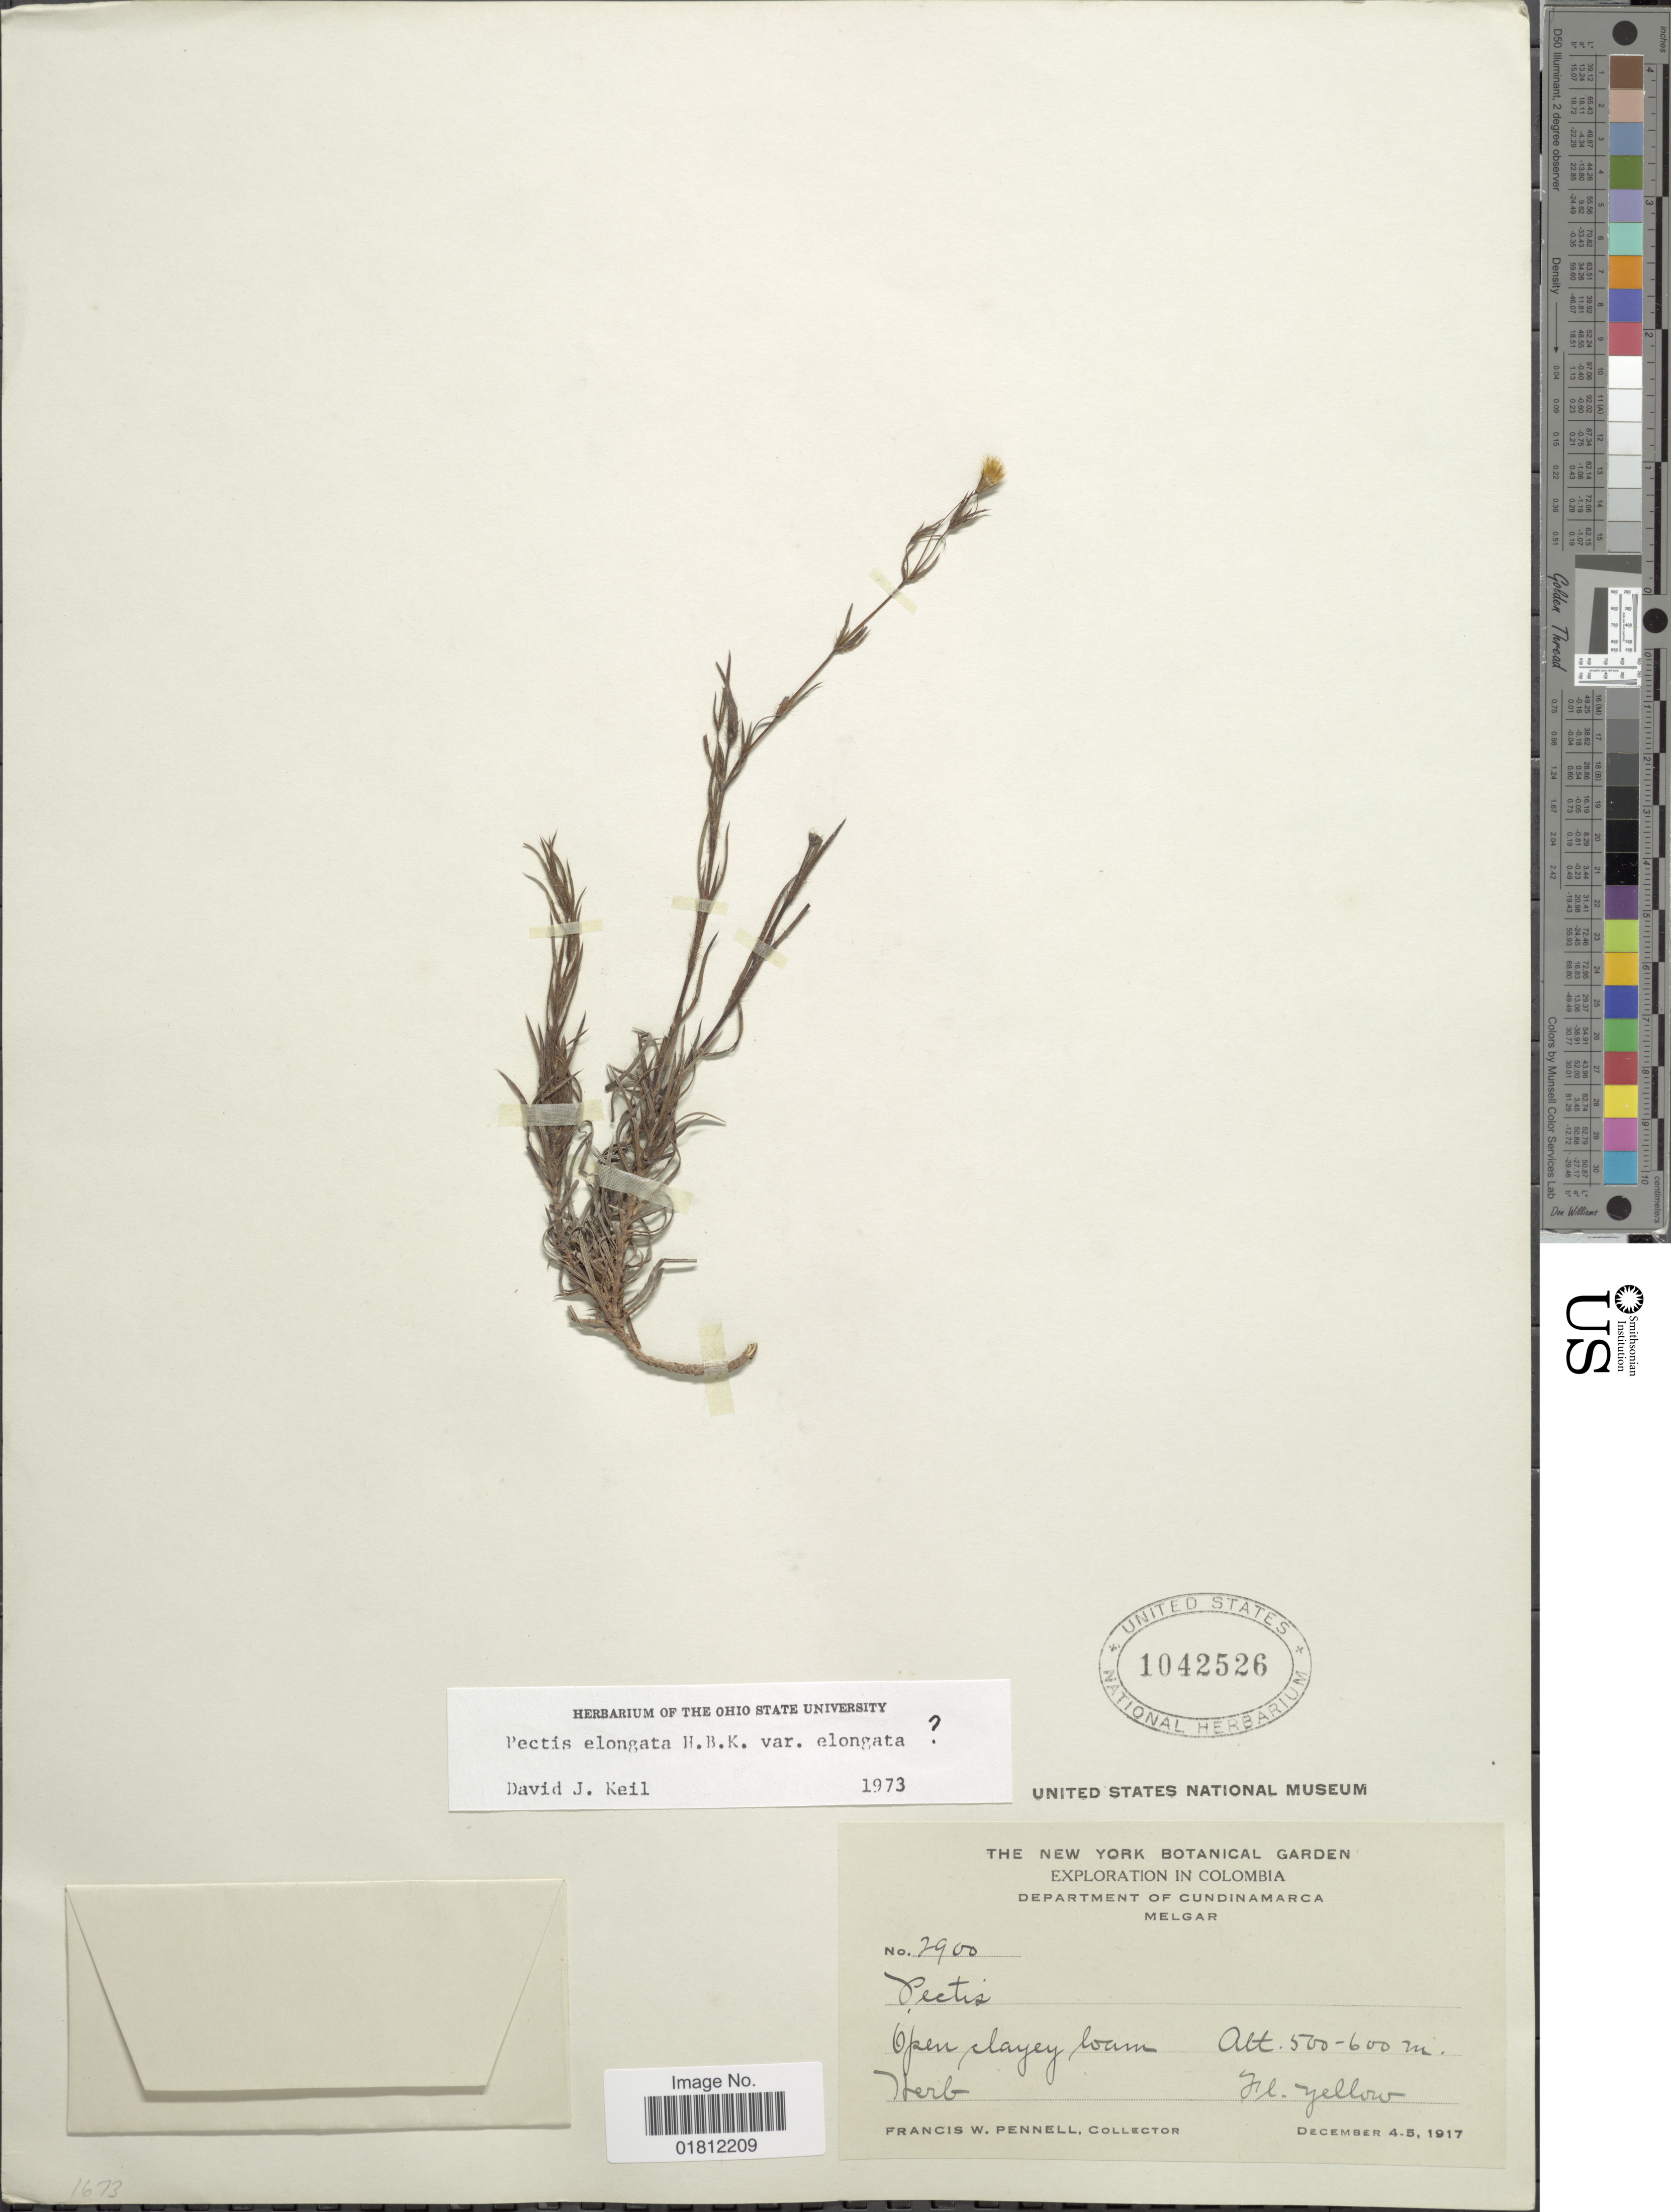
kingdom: Plantae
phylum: Tracheophyta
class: Magnoliopsida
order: Asterales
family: Asteraceae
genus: Pectis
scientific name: Pectis elongata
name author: Kunth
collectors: F. W. Pennell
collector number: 2900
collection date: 1917-12-04/1917-12-05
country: Colombia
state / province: Cundinamarca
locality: Department of Cundinamarca. Melgar.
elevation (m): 500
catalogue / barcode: US 1042526